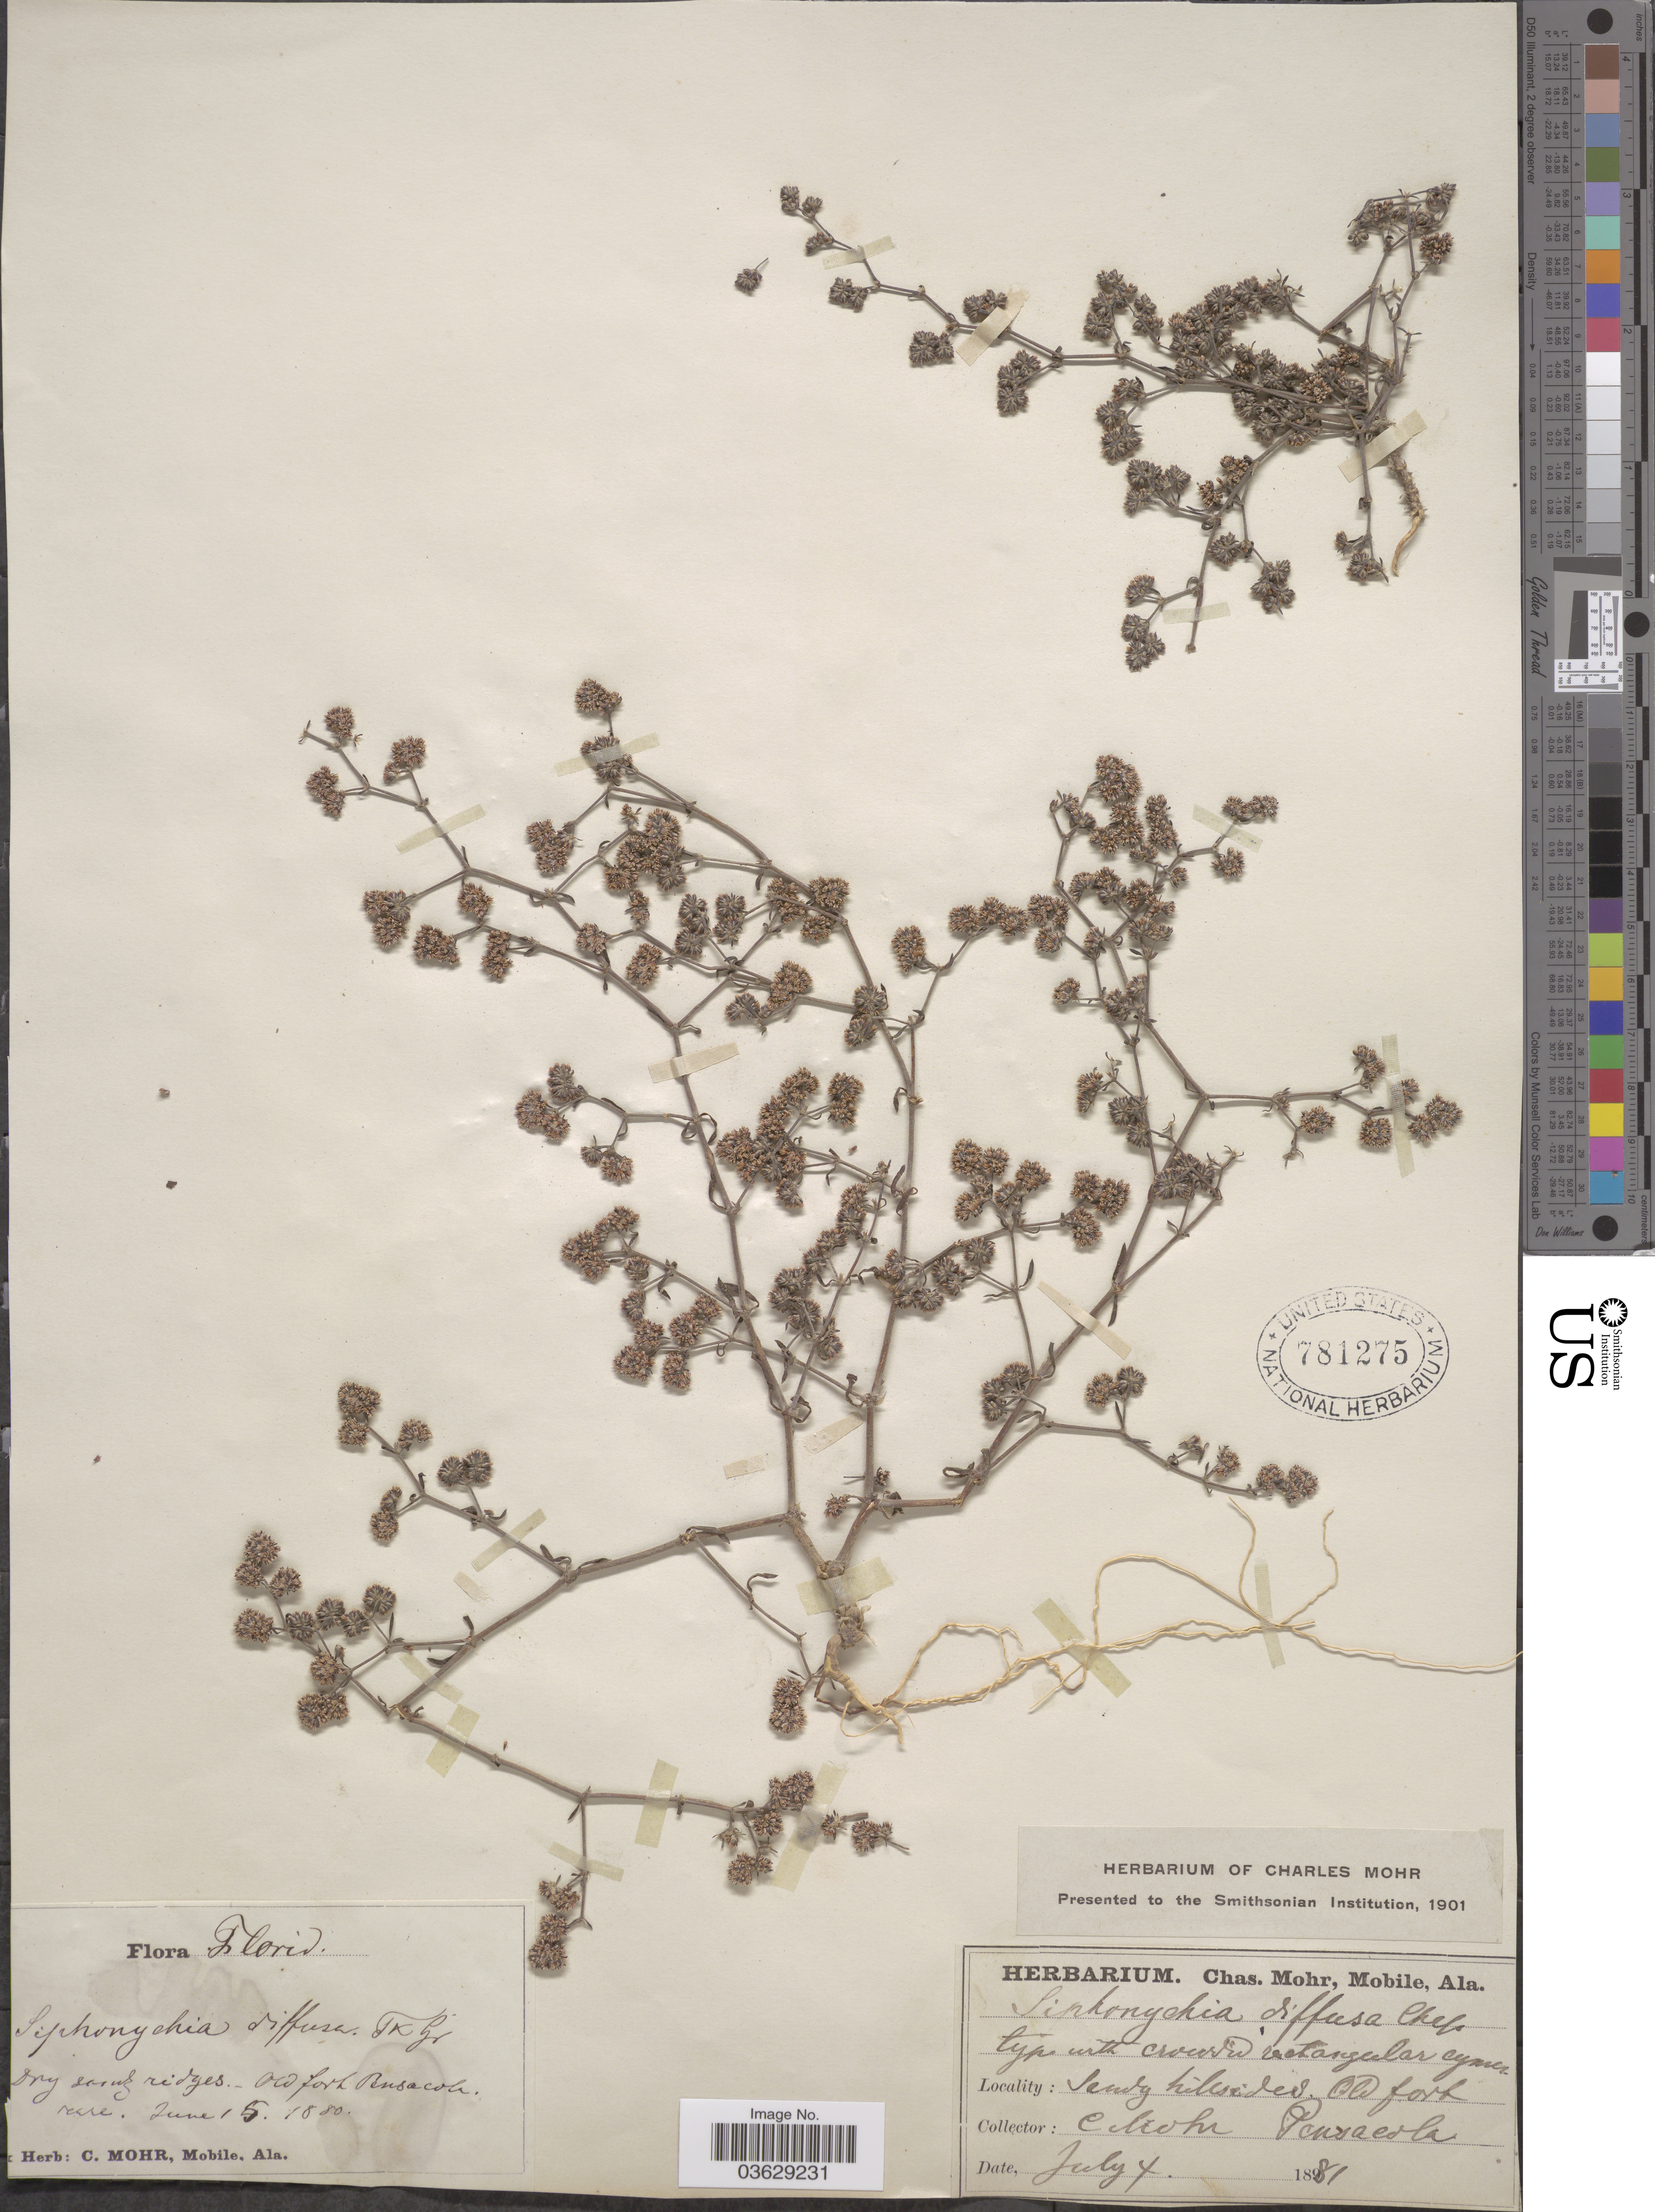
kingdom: Plantae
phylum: Tracheophyta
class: Magnoliopsida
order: Caryophyllales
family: Caryophyllaceae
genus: Paronychia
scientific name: Paronychia patula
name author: Shinners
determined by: Strong, Mark T., (BOT), Smithsonian Institution - National Museum of Natural History (UNITED STATES)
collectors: Mohr, C. T. (herbarium)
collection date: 1880-06-15/1881-07-04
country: United States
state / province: Florida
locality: Old fort. Pensacola.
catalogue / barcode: US 781275